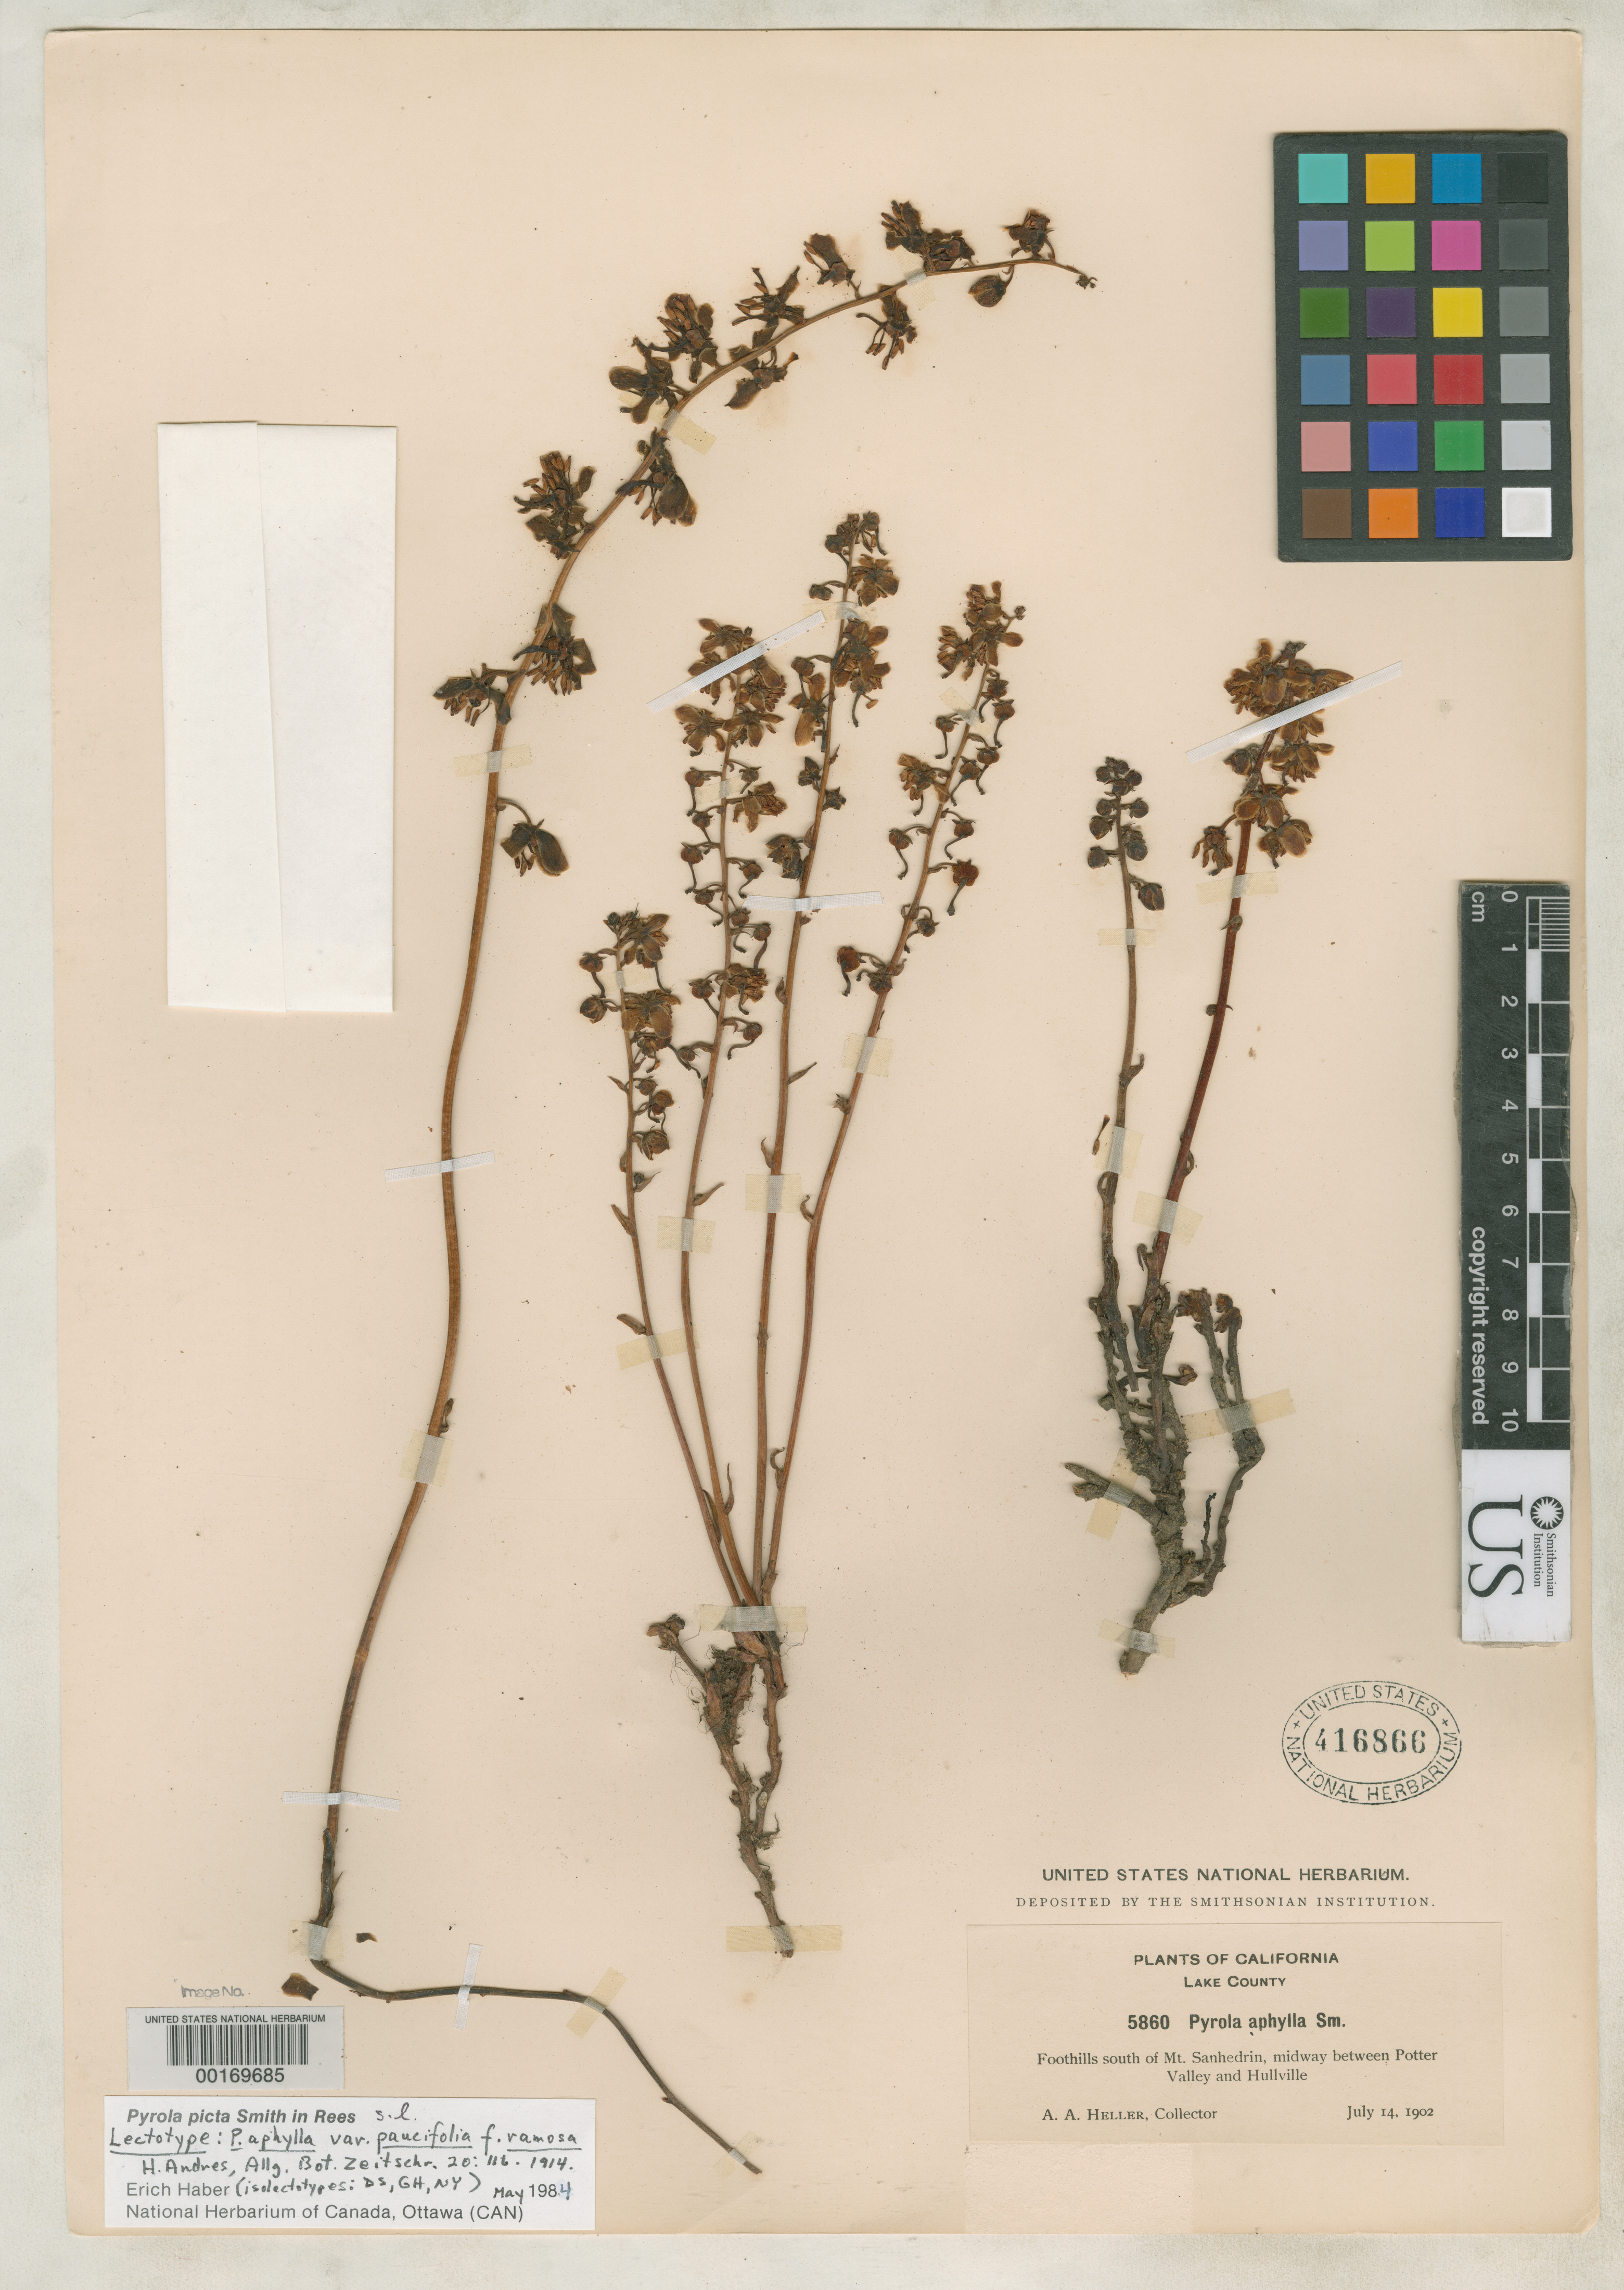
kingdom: Plantae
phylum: Tracheophyta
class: Magnoliopsida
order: Ericales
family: Ericaceae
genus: Pyrola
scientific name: Pyrola aphylla f. ramosa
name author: Andres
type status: Lectotype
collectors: A. A. Heller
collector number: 5860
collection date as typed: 14 Jul 1902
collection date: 1902-07-14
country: United States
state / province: California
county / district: Lake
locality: Foothills S of Mt. Sanhedrin, midway between Potter Valley and Hullville.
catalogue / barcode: US 416866